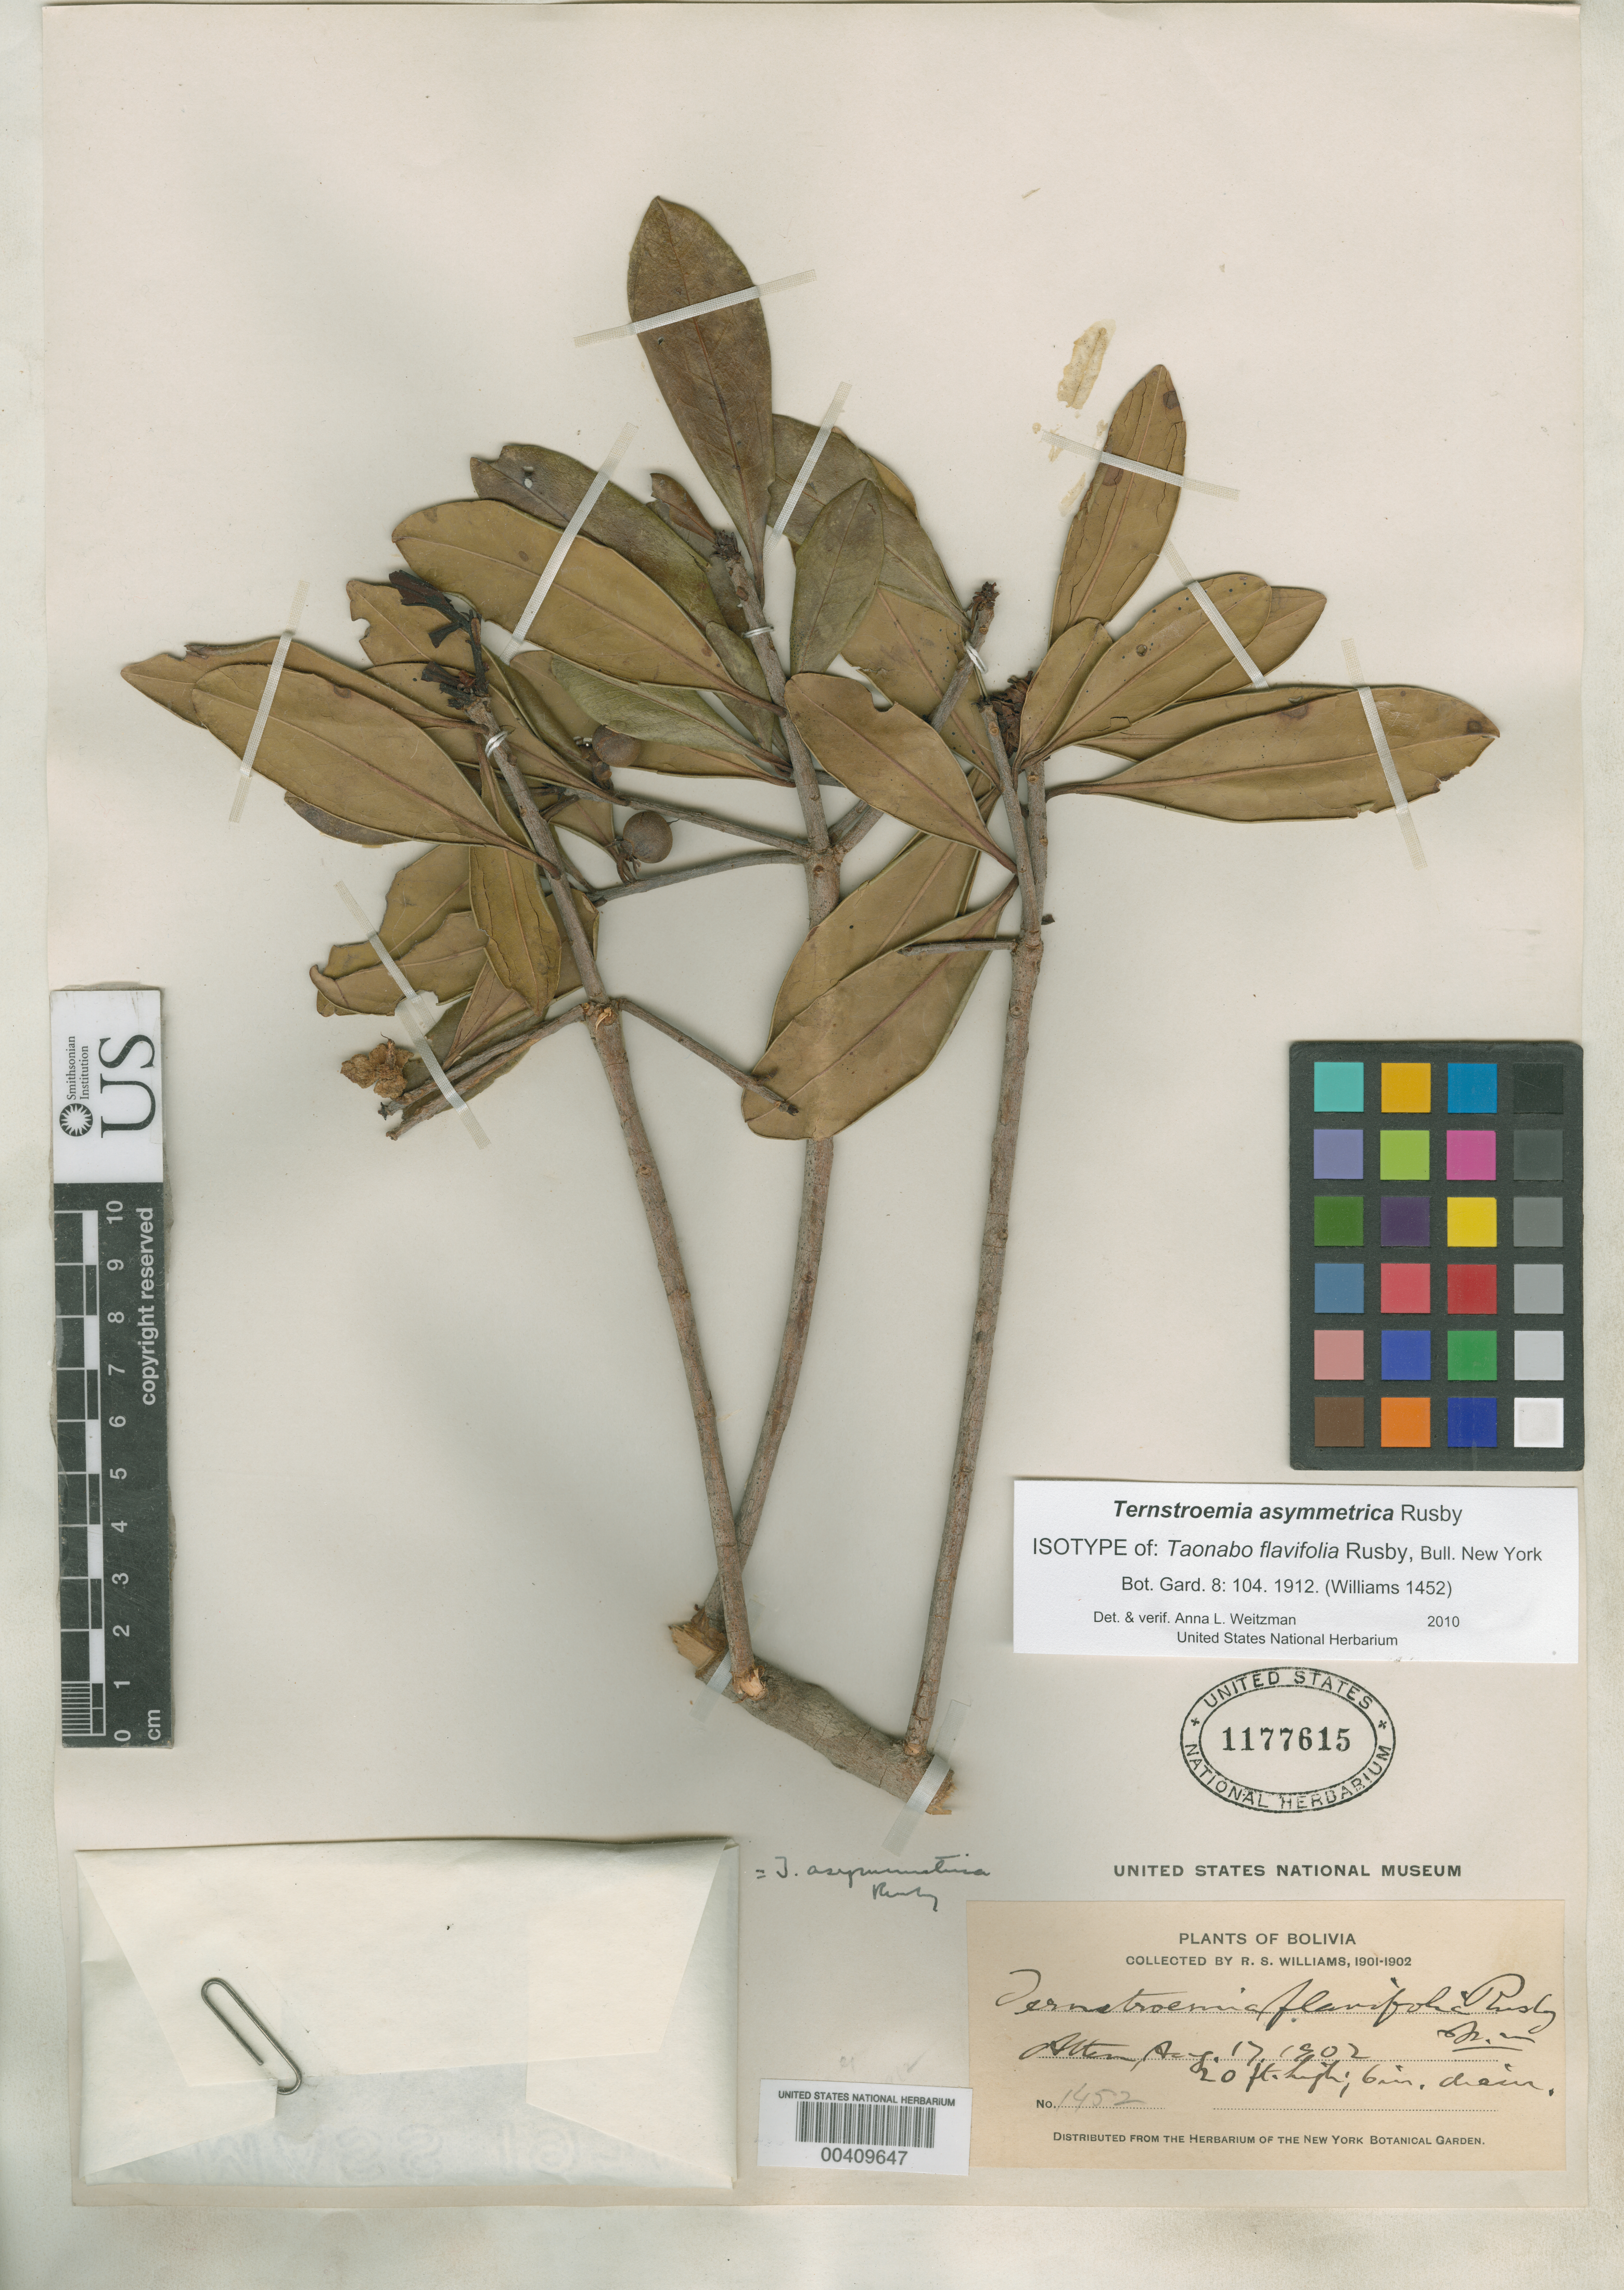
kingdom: Plantae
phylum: Tracheophyta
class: Magnoliopsida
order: Ericales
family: Pentaphylacaceae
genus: Taonabo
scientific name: Taonabo flavifolia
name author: Rusby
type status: Isotype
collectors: R. S. Williams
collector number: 1452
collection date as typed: Aug. 17, 1902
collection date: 1902-08-17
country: Bolivia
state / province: La Paz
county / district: Franz Tamayo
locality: Atén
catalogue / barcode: US 1177615